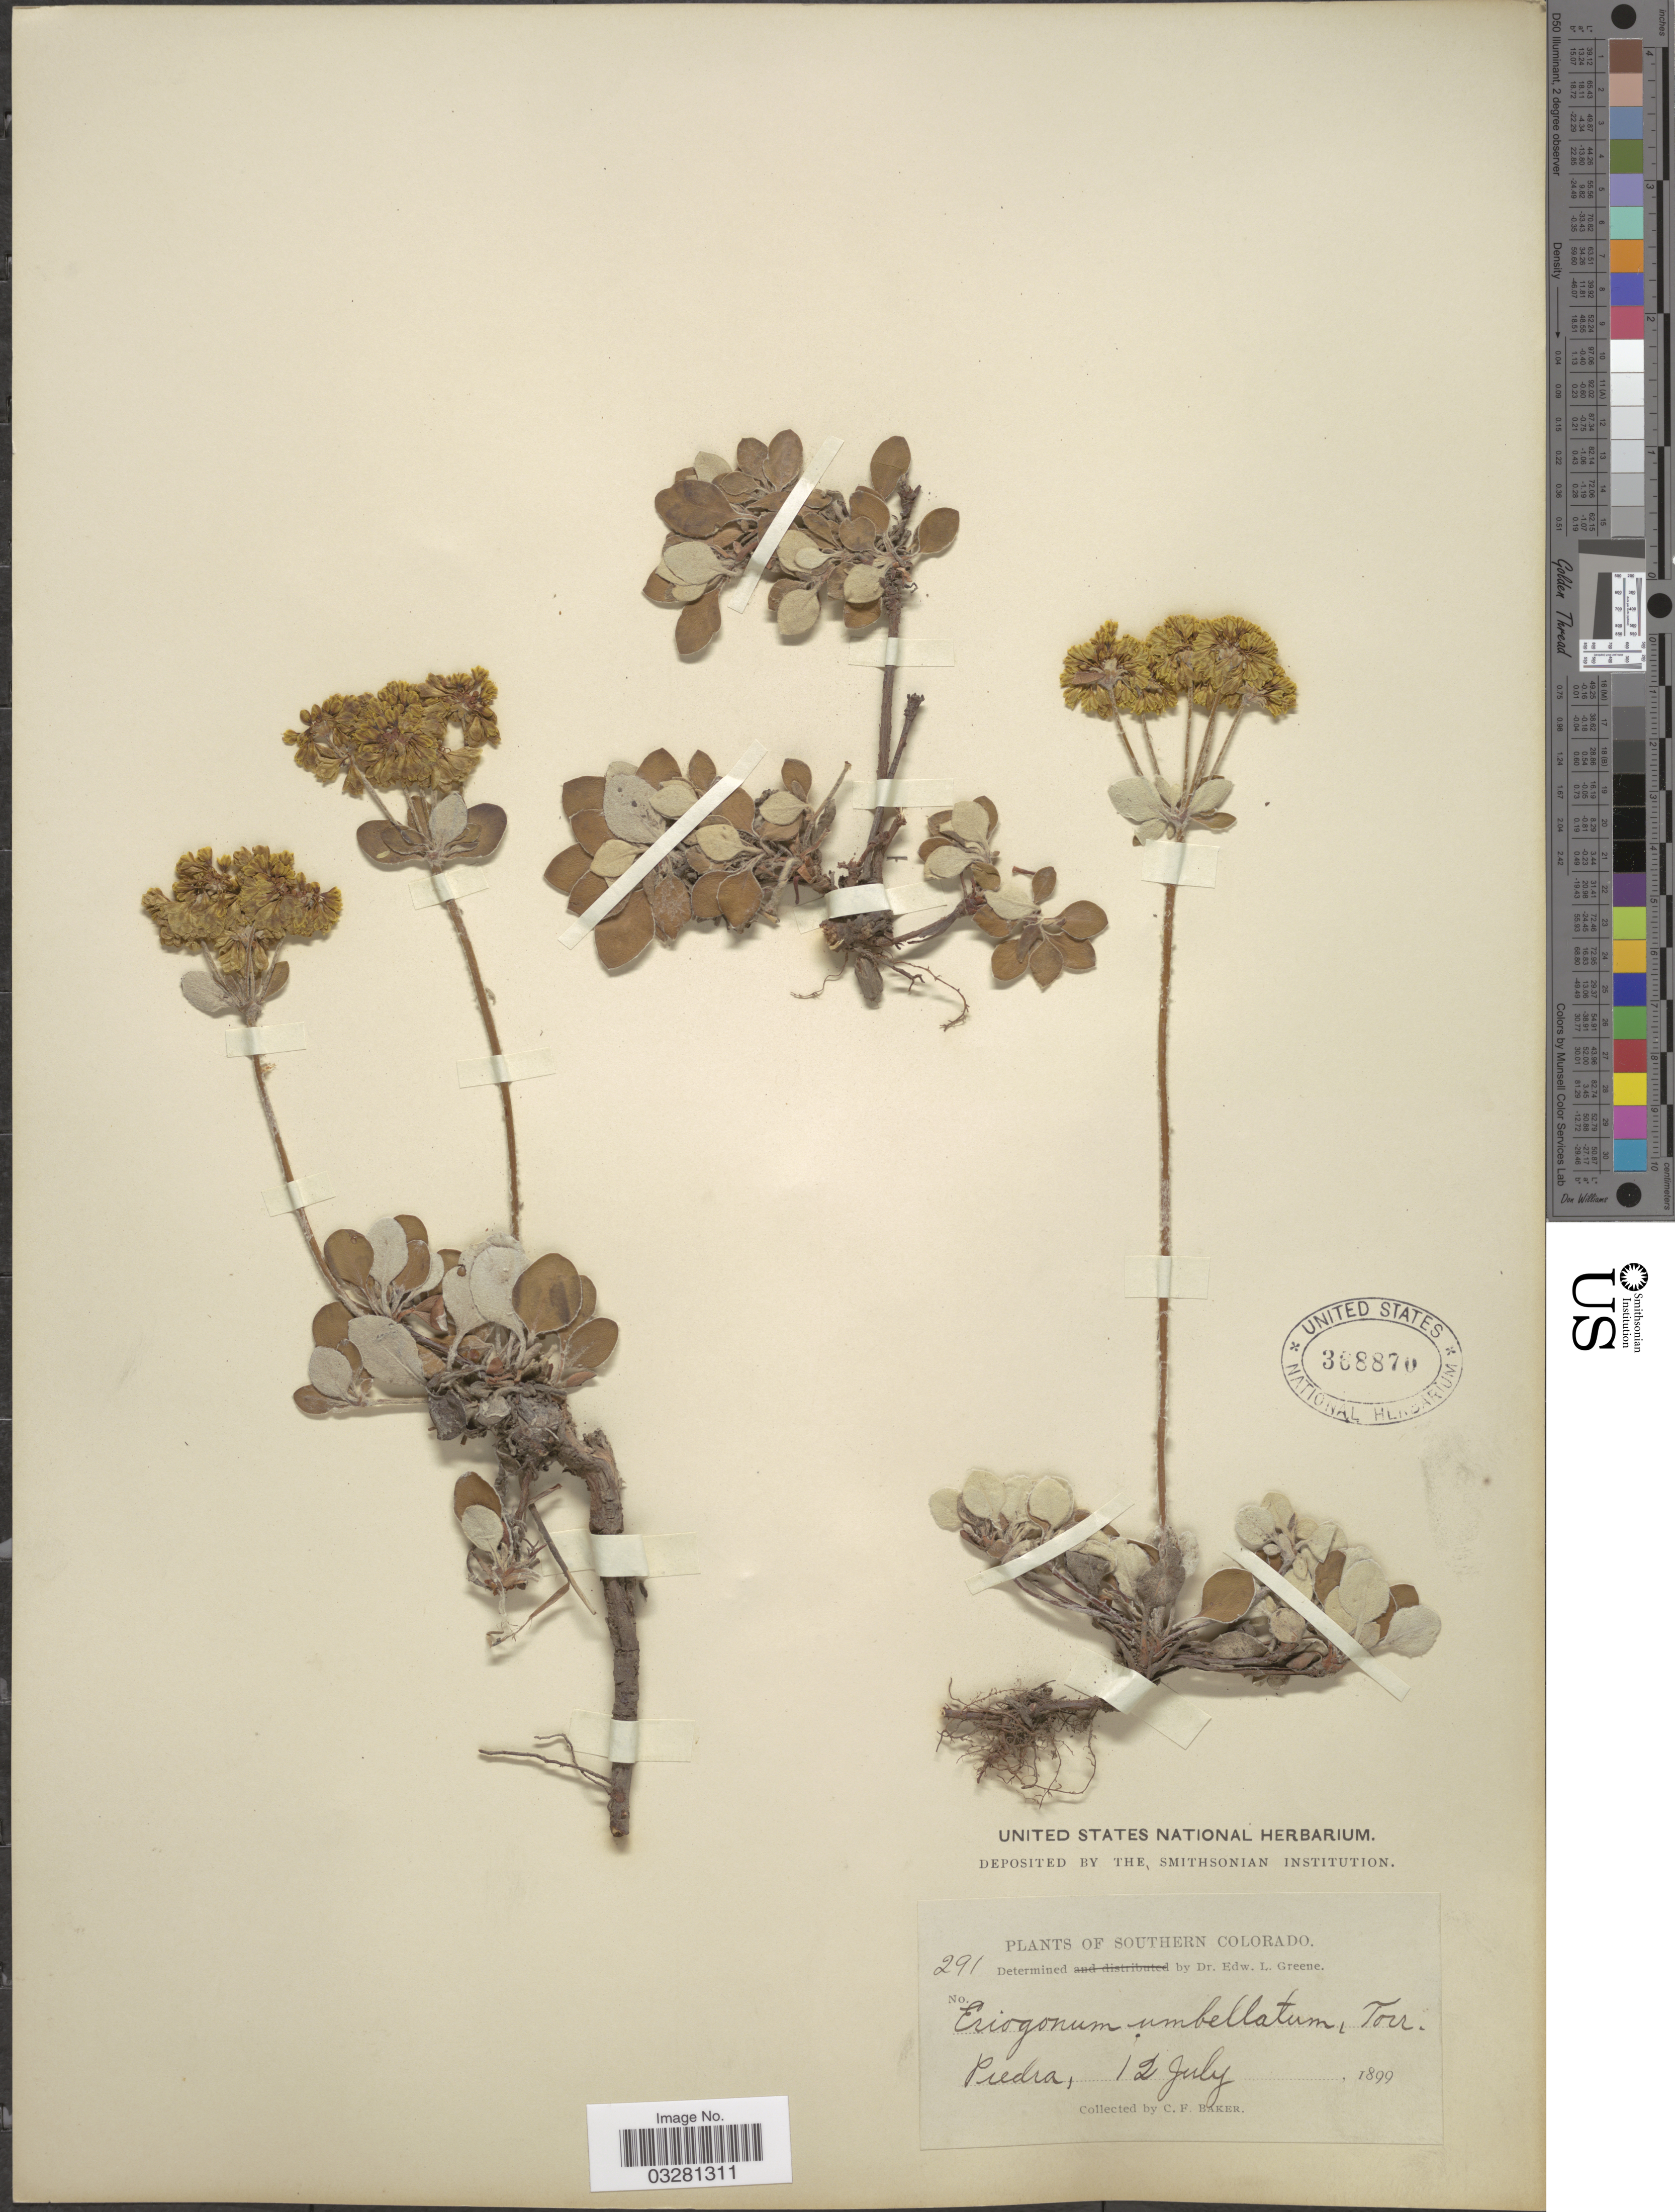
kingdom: Plantae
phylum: Tracheophyta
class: Magnoliopsida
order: Caryophyllales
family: Polygonaceae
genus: Eriogonum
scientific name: Eriogonum umbellatum var. umbellatum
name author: Torr.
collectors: C. F. Baker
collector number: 291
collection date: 1899-07-12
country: United States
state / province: Colorado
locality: Southern Colorado. Piedra.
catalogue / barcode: US 368870